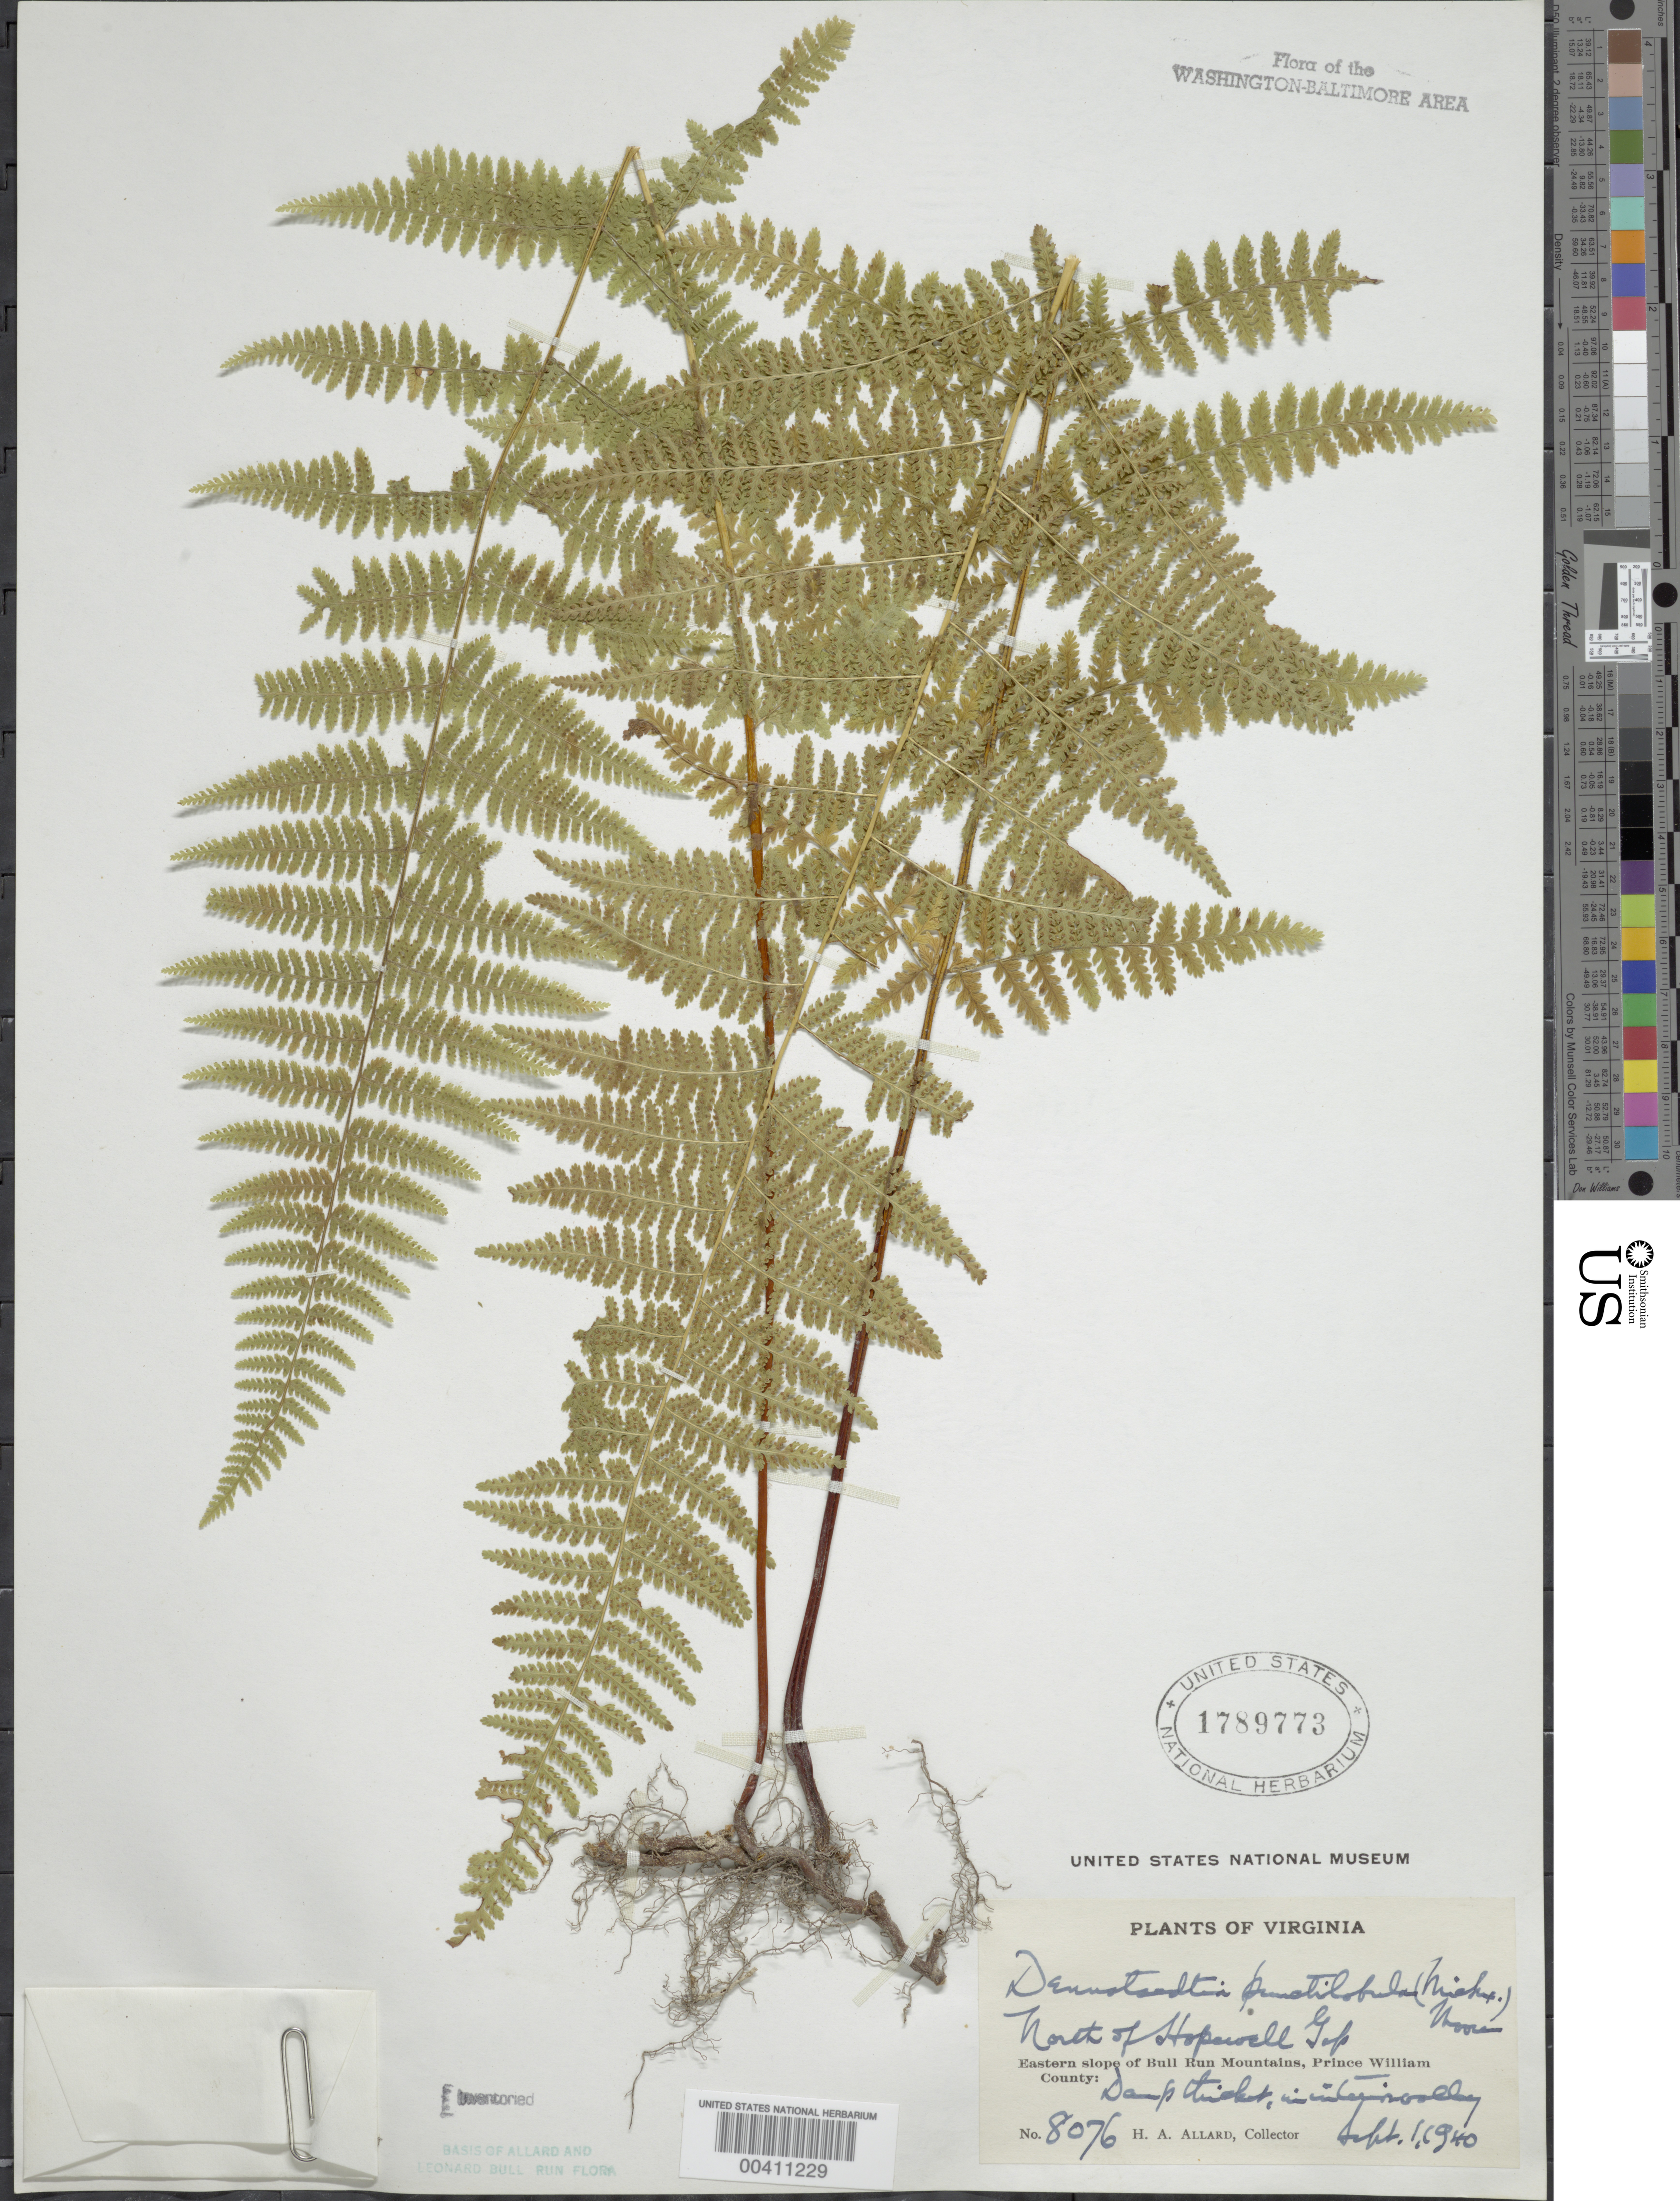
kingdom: Plantae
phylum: Tracheophyta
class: Polypodiopsida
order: Polypodiales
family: Dennstaedtiaceae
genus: Dennstaedtia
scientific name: Dennstaedtia punctilobula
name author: (Michx.) T. Moore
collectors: H. A. Allard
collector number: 8076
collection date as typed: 01 Sep 1940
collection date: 1940-09-01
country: United States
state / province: Virginia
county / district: Prince William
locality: North of Hopewell Gap, Eastern slope of Bull Run Mountains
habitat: Damp thicket in interior valley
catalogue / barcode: US 1789773